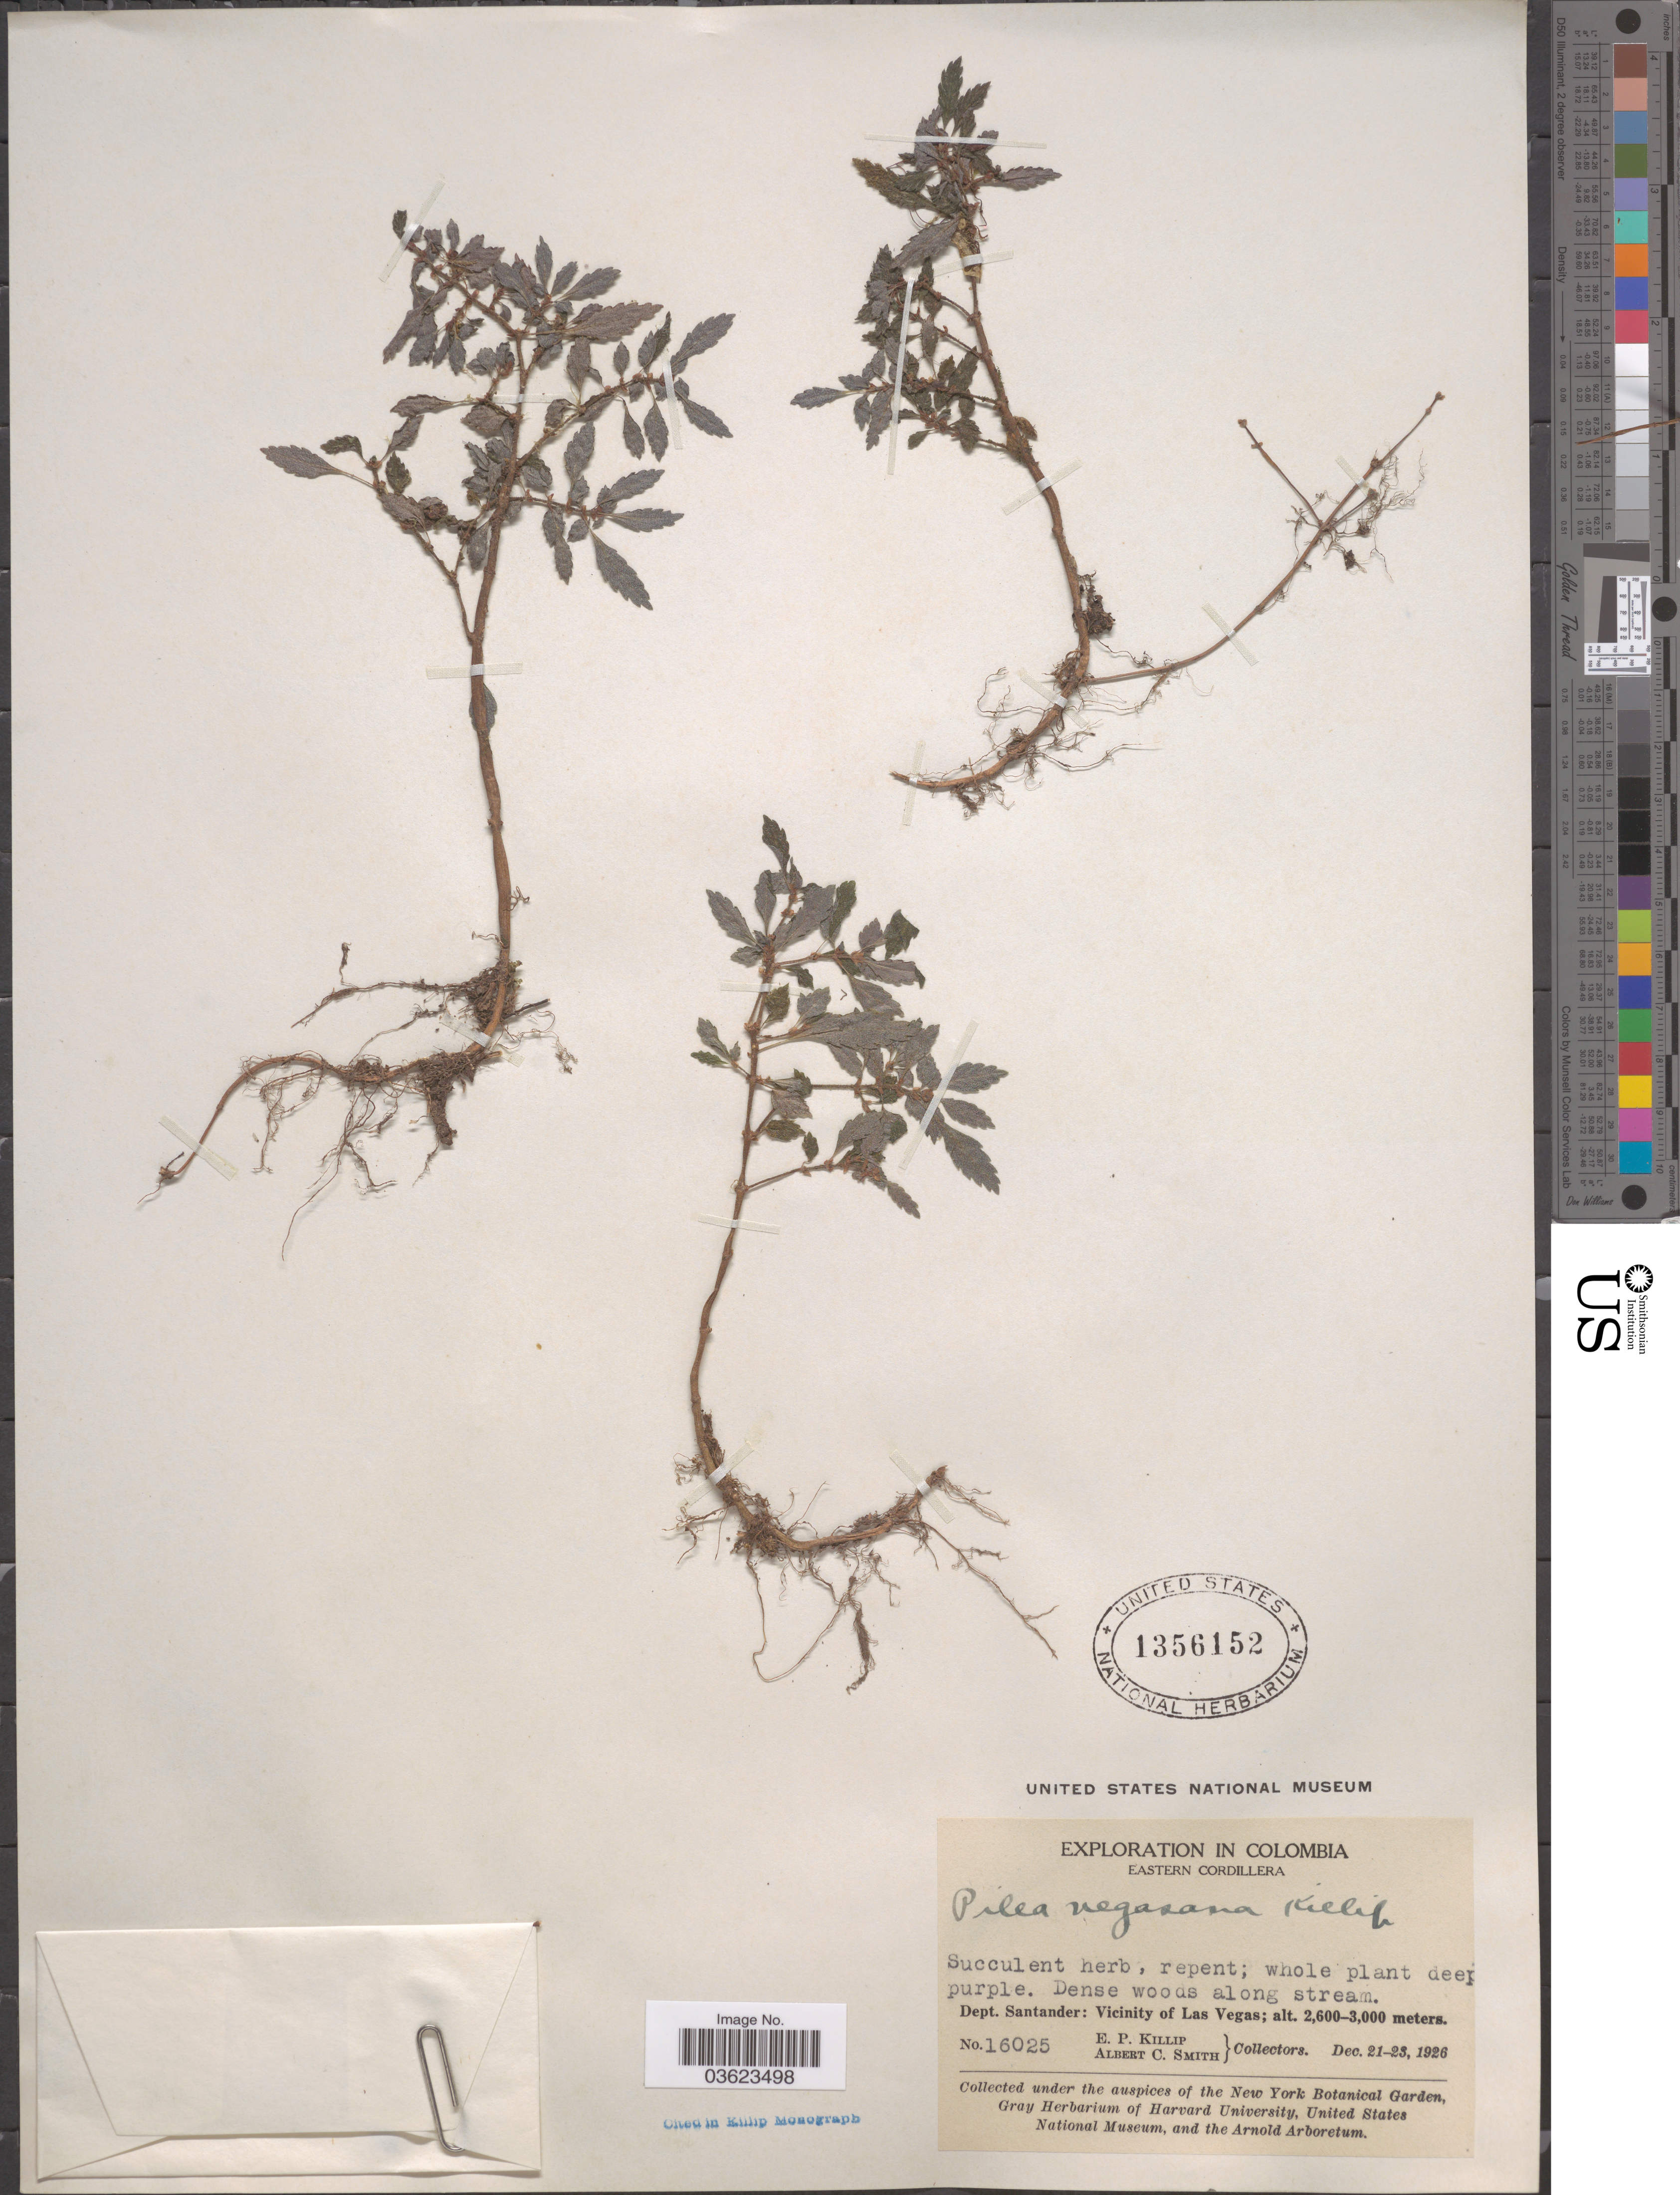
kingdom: Plantae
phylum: Tracheophyta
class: Magnoliopsida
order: Rosales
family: Urticaceae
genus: Pilea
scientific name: Pilea vegasana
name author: Killip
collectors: E. P. Killip & A. C. Smith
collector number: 16025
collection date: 1926-12-21/1926-12-23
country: Colombia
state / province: Santander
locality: Eastern Cordillera. Dept. Santander: Vicinity of Las Vegas.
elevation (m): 2600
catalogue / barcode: US 1356152